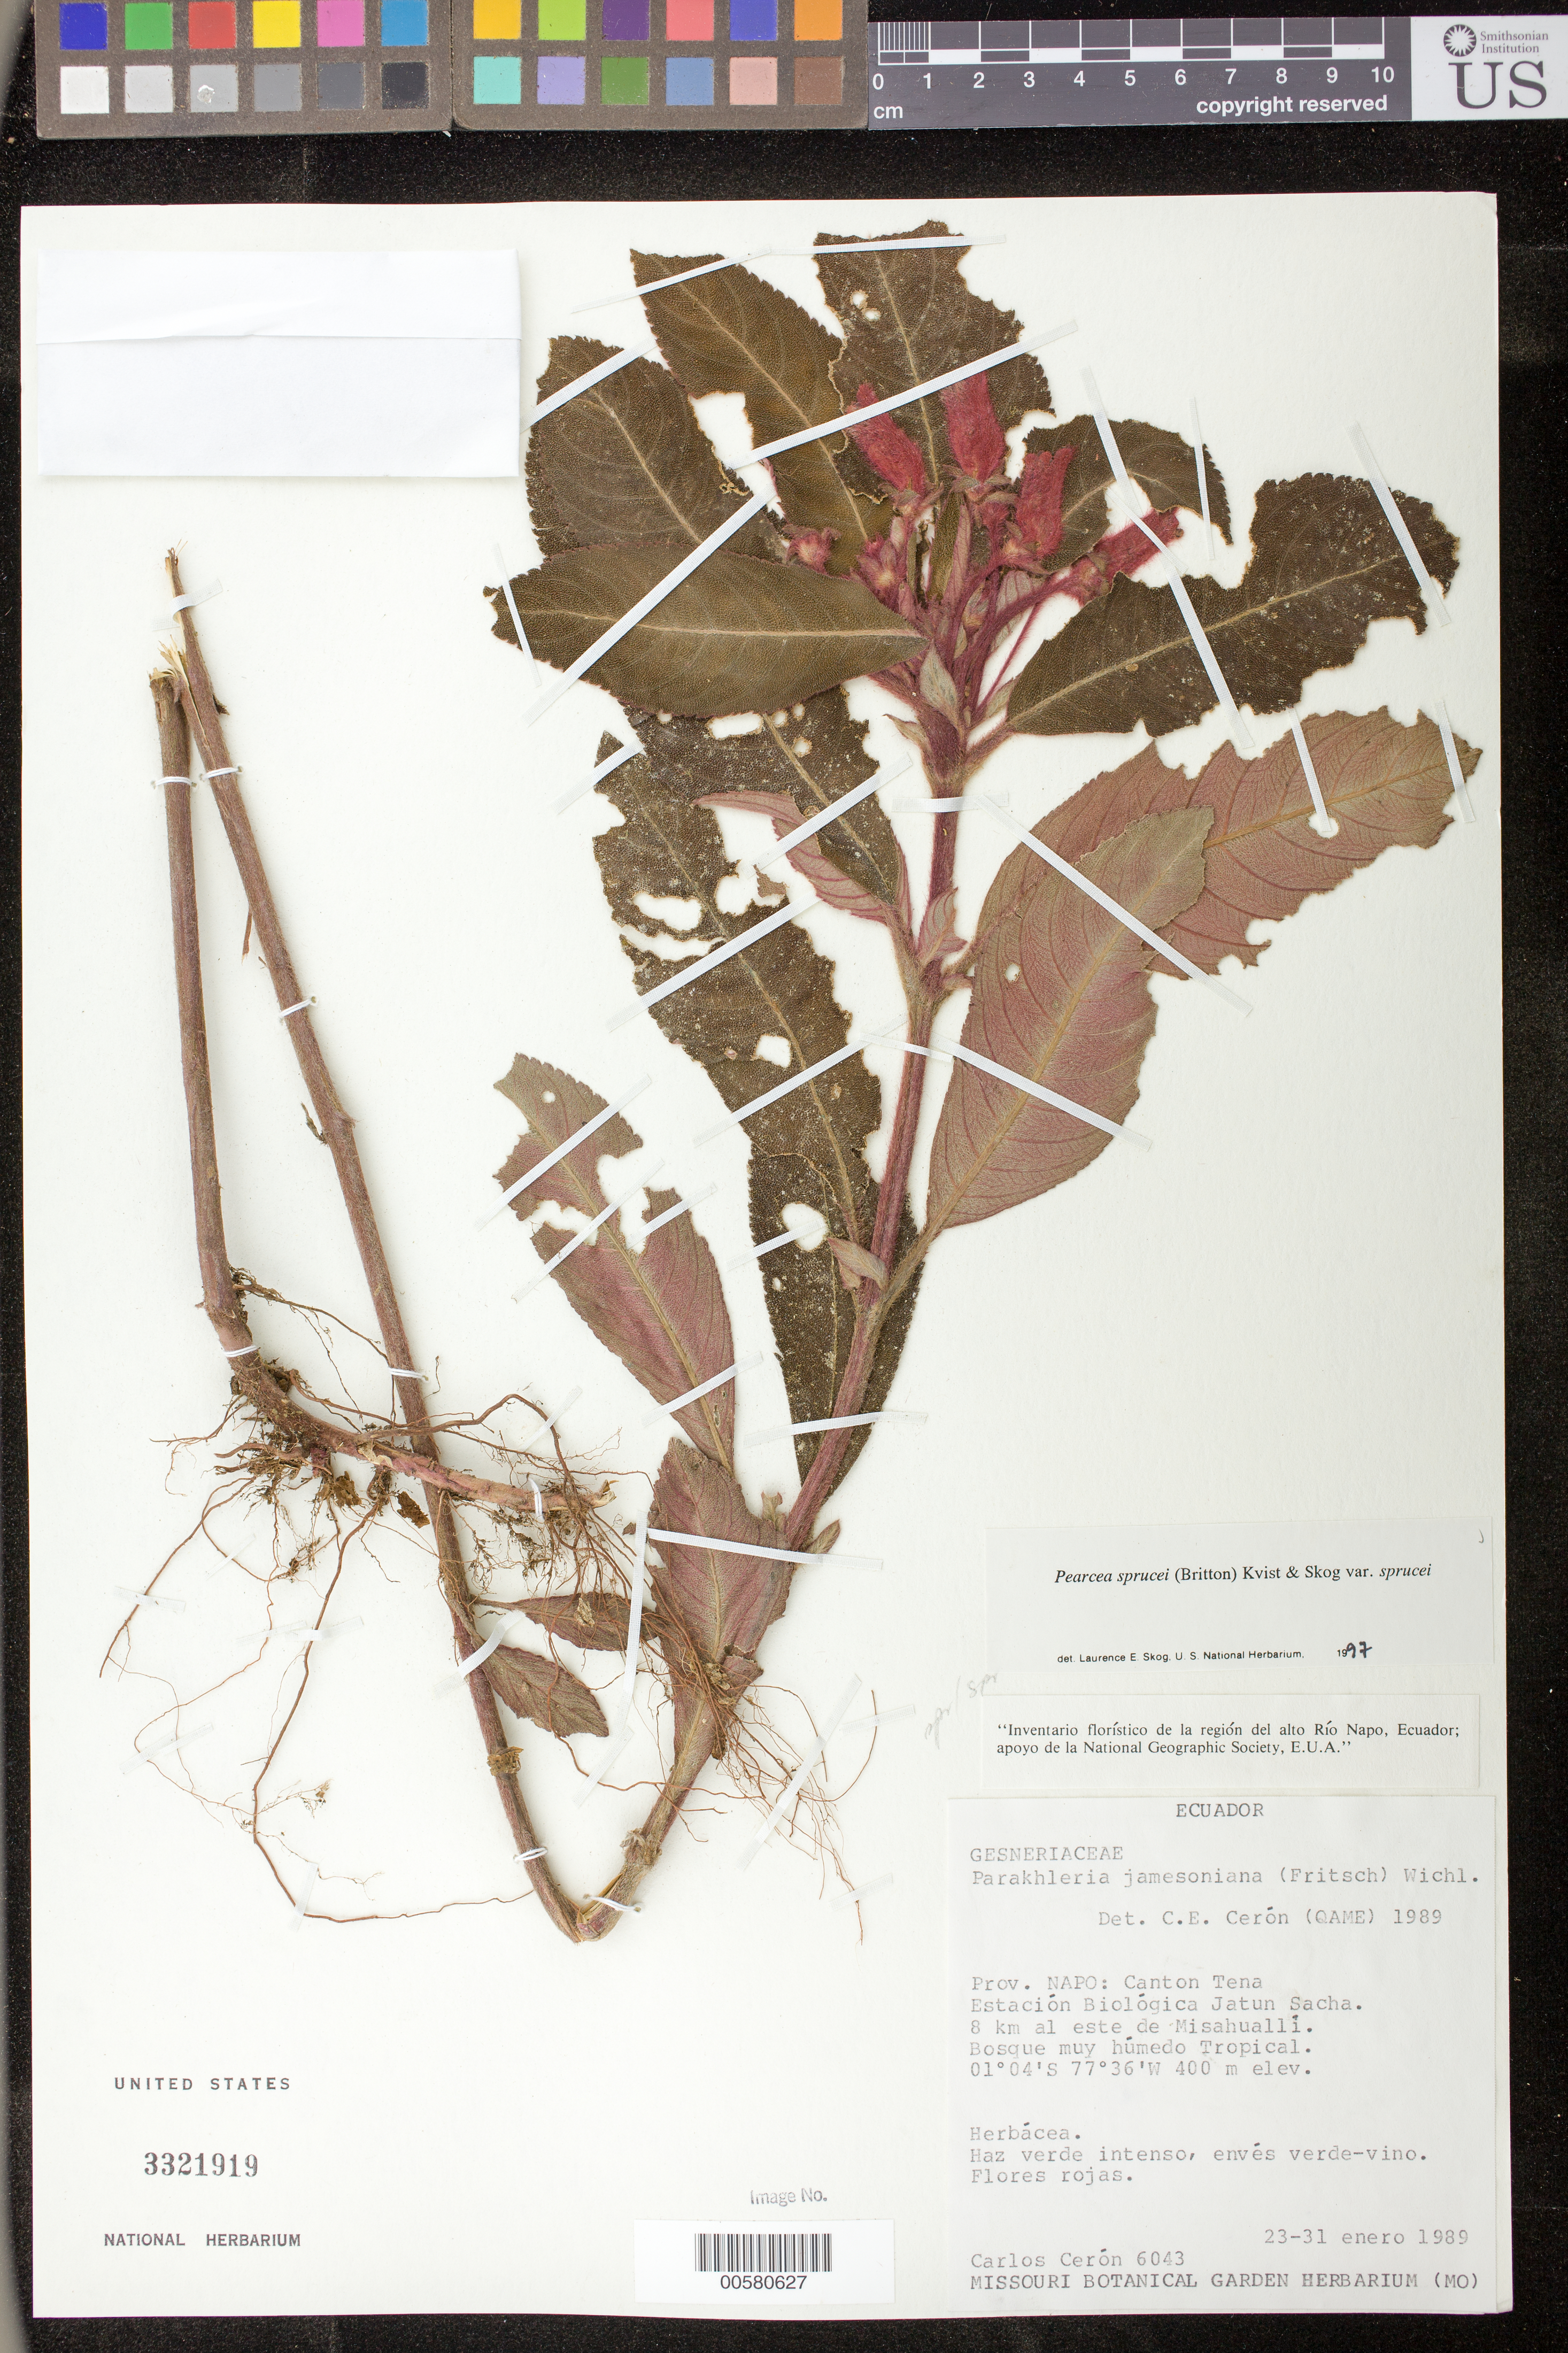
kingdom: Plantae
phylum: Tracheophyta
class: Magnoliopsida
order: Lamiales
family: Gesneriaceae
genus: Pearcea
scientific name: Pearcea sprucei var. sprucei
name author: (Britton ex Rusby) L.P. Kvist & L.E. Skog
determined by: Skog, Laurence E.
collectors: C. E. Cerón M.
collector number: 6043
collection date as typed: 23-31 Jan 1989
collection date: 1989-01-23/1989-01-31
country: Ecuador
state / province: Napo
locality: Canton Tena, Estación Biológica Jatun Sacha, 8 km al este de Misahuallí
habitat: Bosque muy húmedo tropical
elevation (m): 400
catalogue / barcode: US 3321919